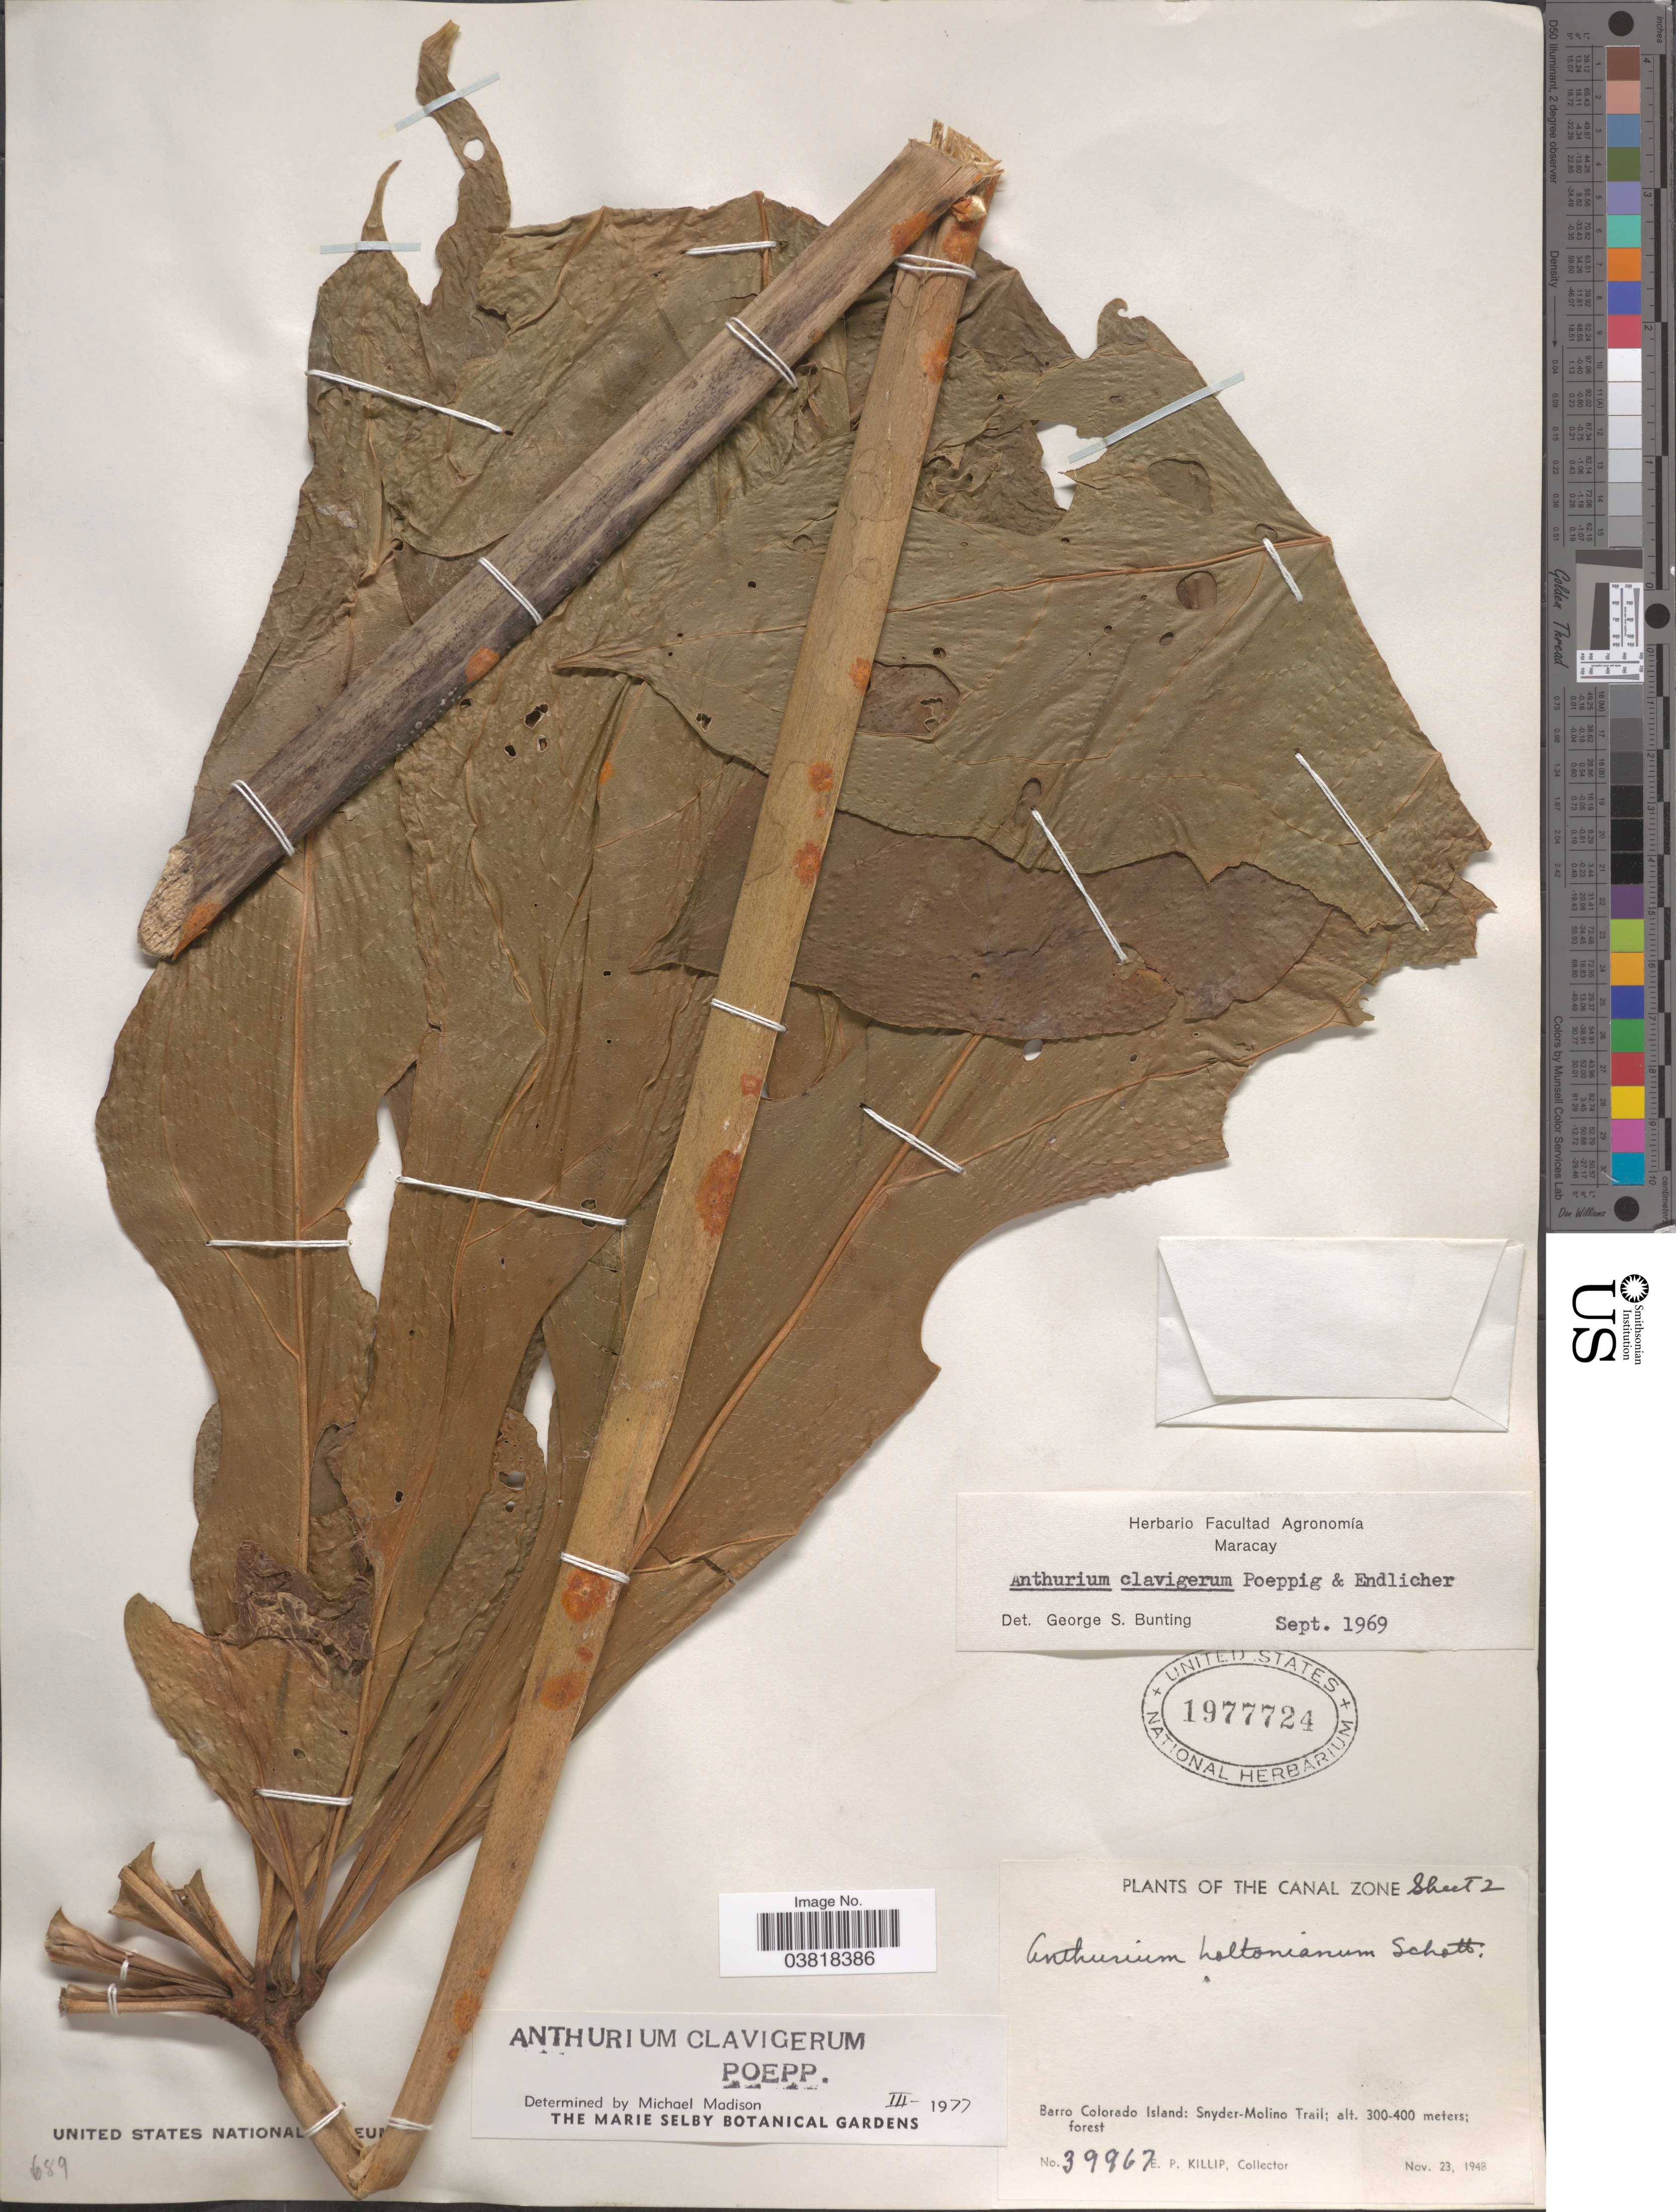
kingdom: Plantae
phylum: Tracheophyta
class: Liliopsida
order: Alismatales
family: Araceae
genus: Anthurium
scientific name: Anthurium clavigerum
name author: Poepp. & Endl.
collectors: E. P. Killip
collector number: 39967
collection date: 1948-11-23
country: Panama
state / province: Panamá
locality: The Canal Zone. Barro Colorado Island: Snyder-Molino Trail.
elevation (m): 300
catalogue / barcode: US 1977724